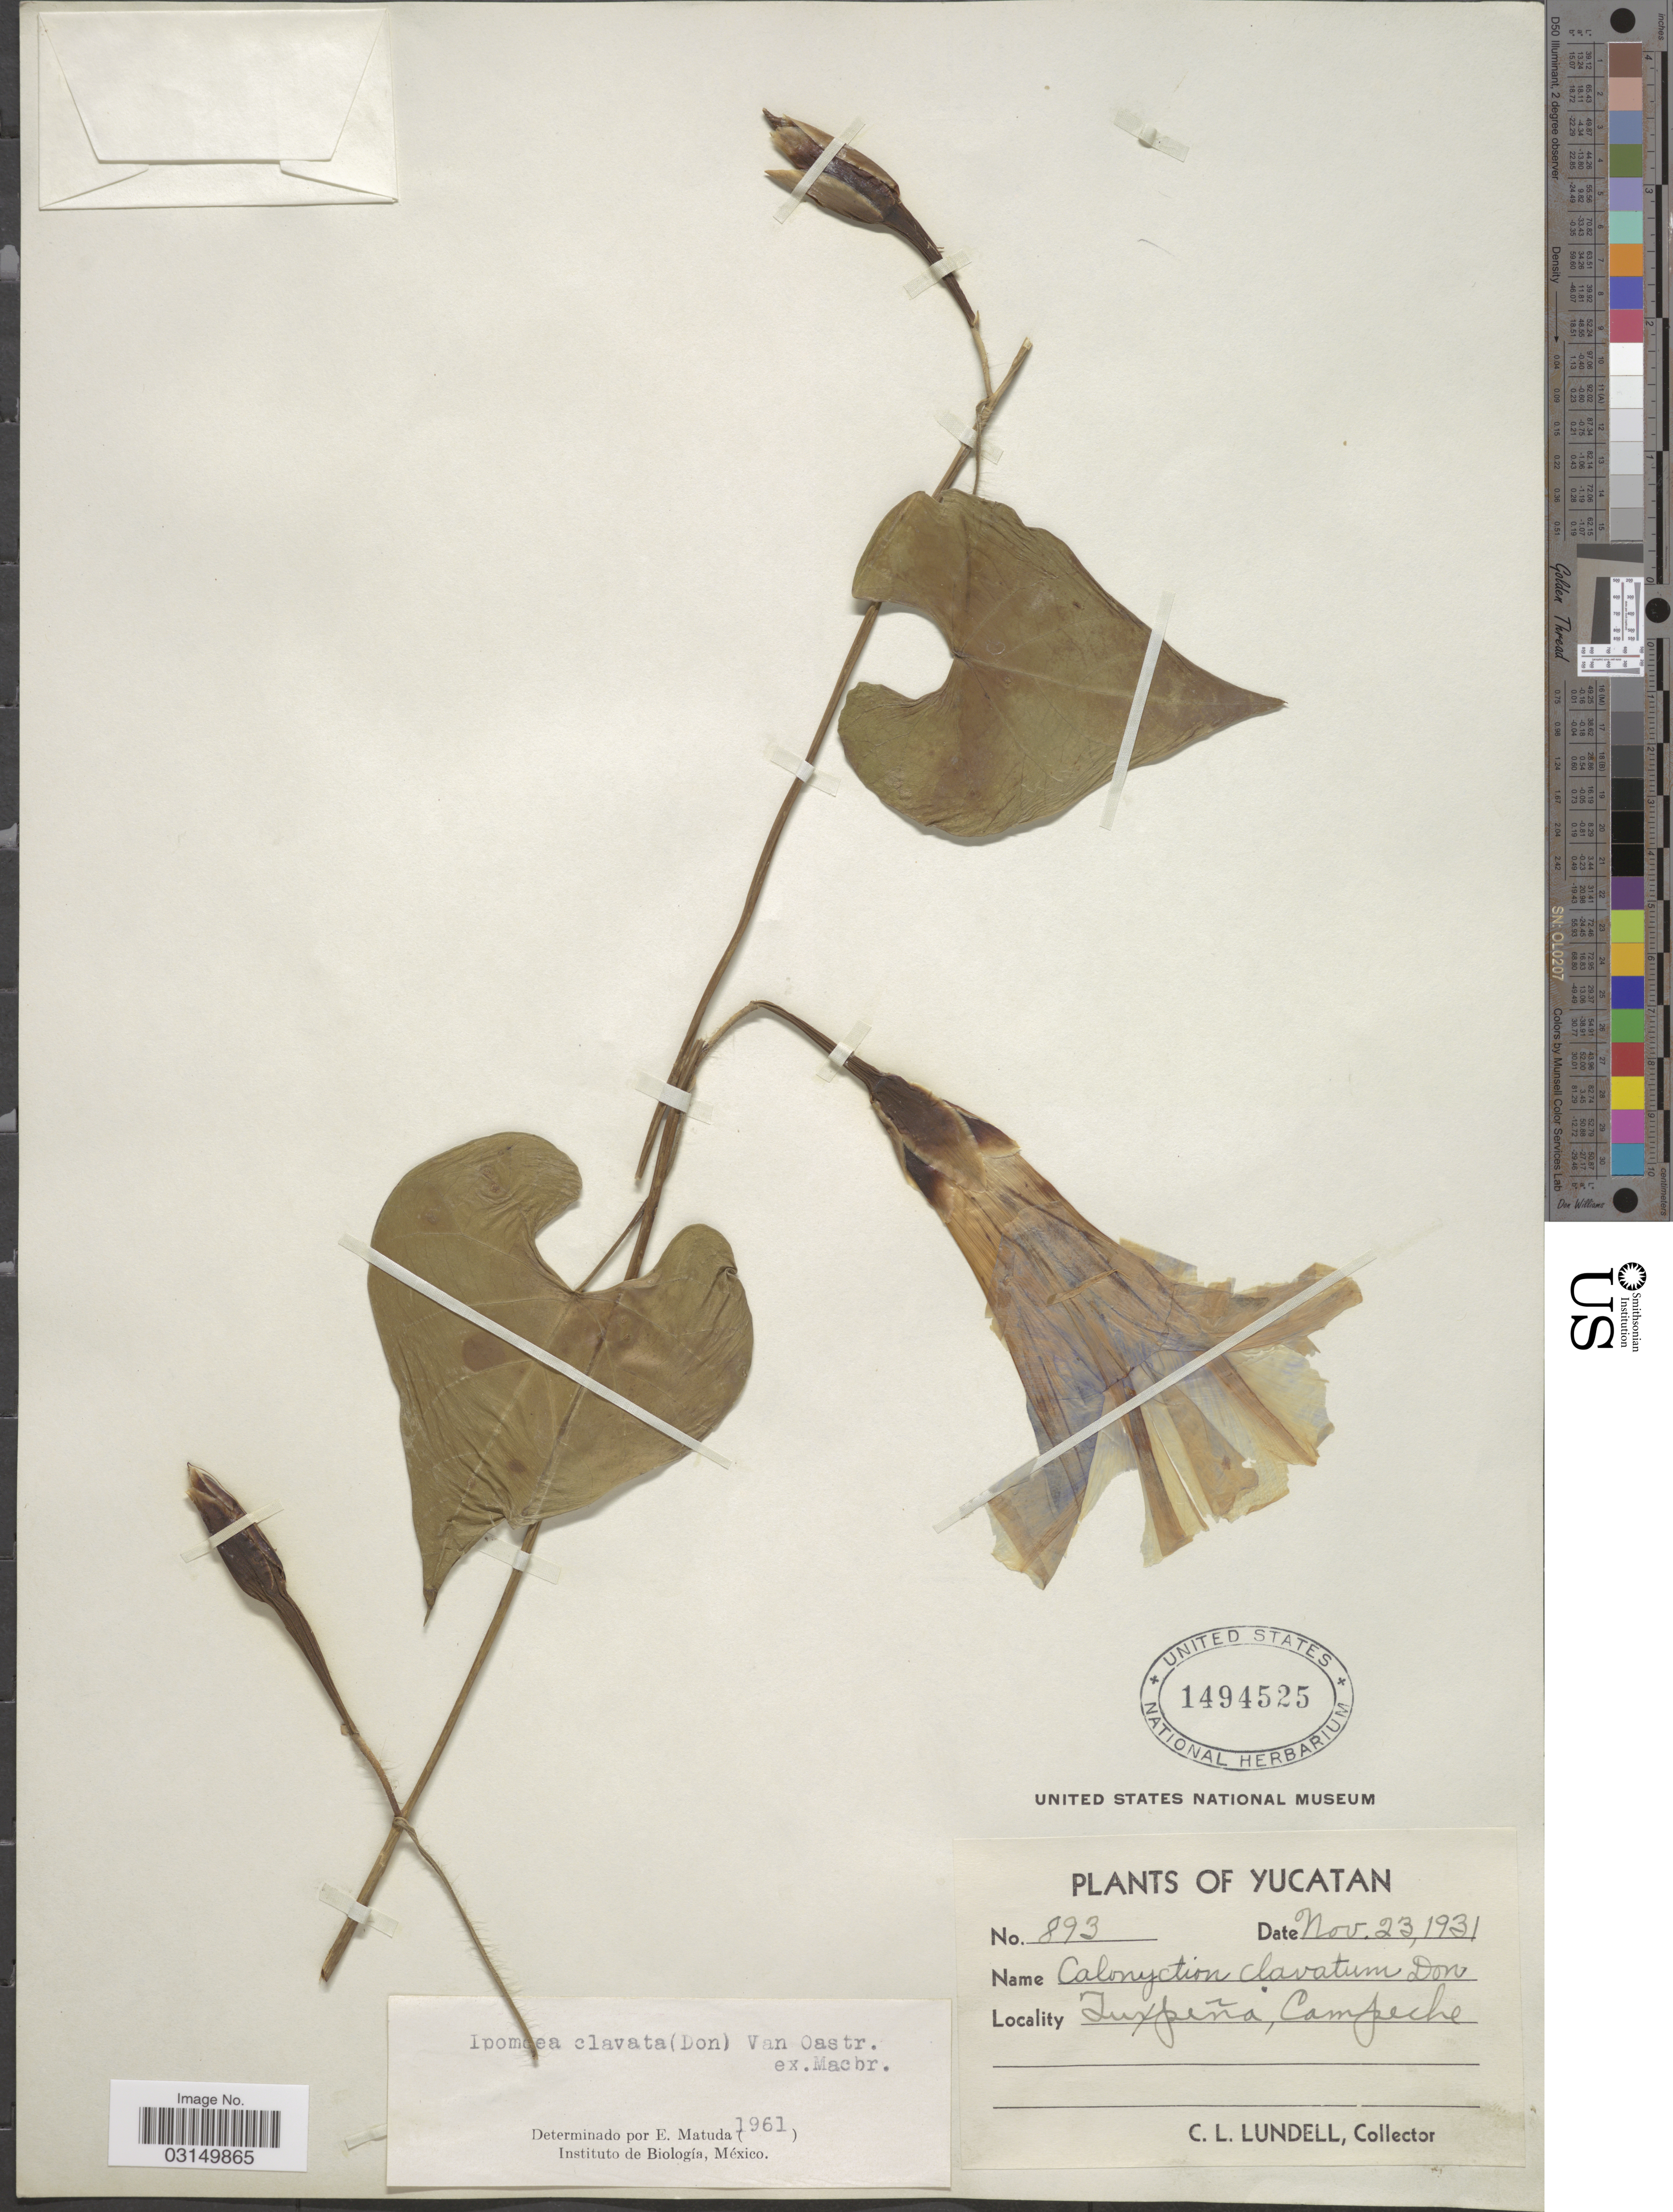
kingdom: Plantae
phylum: Tracheophyta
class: Magnoliopsida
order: Solanales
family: Convolvulaceae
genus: Ipomoea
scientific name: Ipomoea clavata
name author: (G. Don) J.F. Macbr.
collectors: C. L. Lundell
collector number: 893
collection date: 1931-11-23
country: Mexico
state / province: Campeche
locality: Tuxpeña, Campeche.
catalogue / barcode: US 1494525